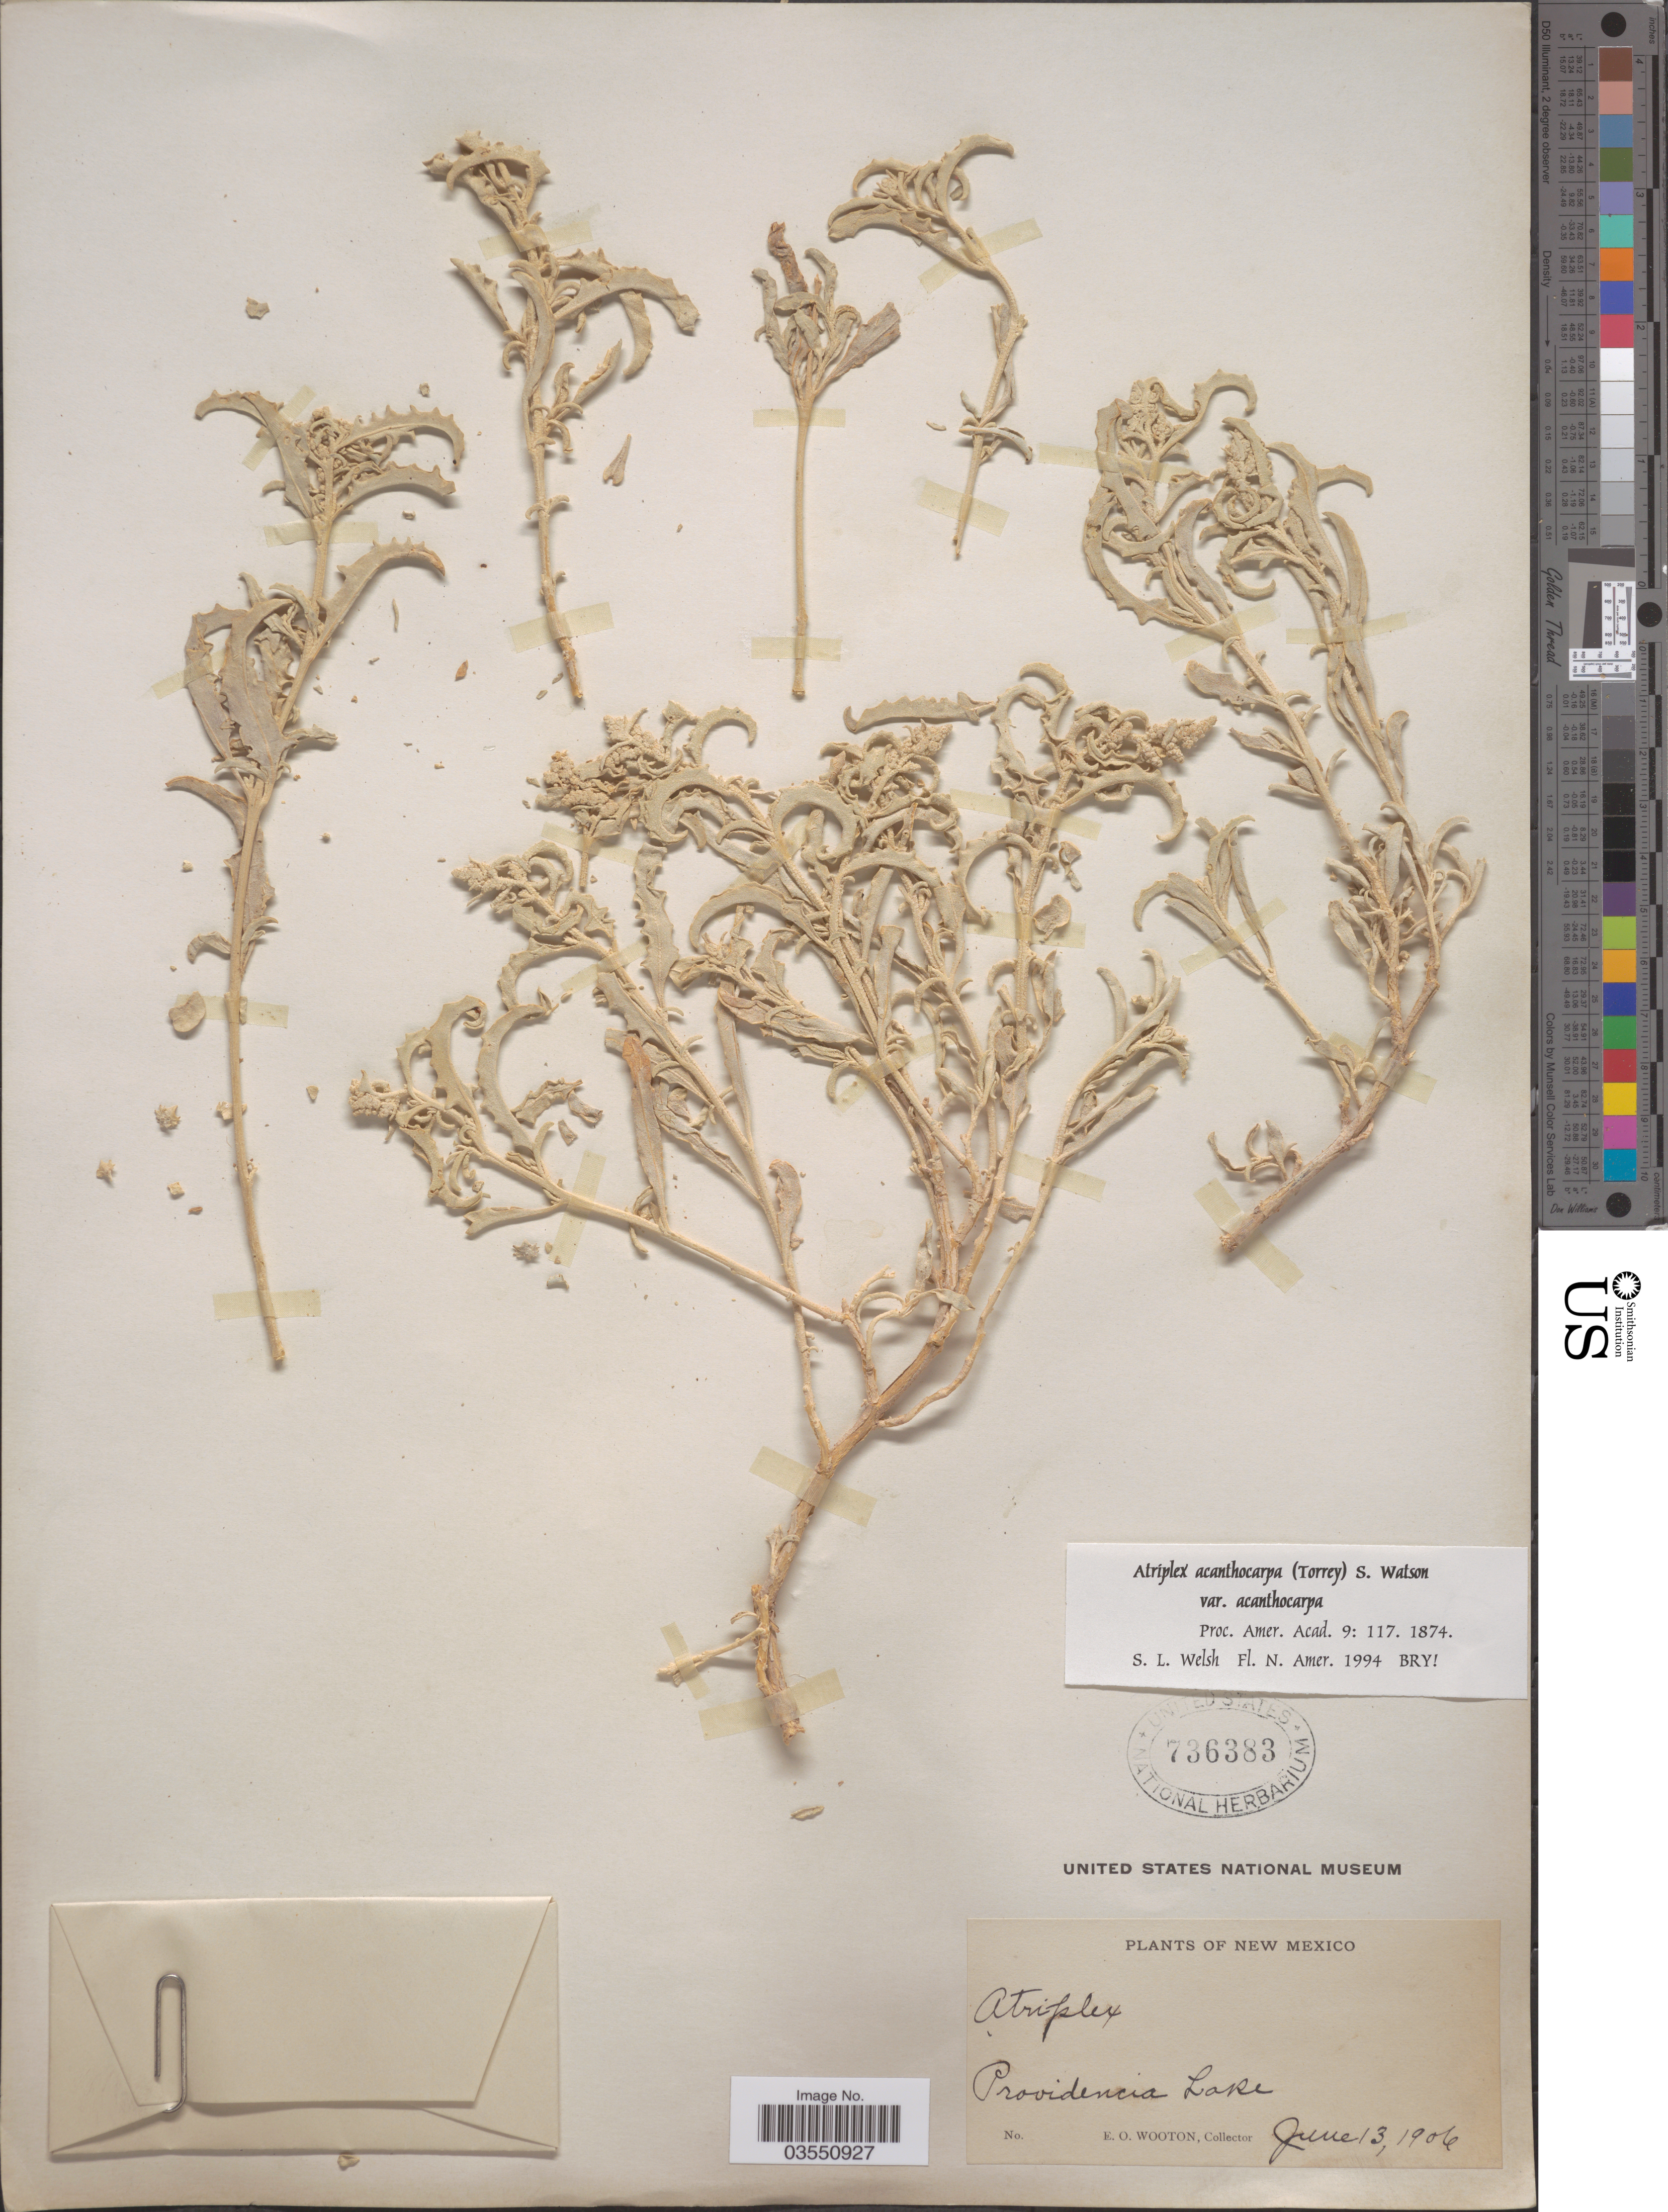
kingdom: Plantae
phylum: Tracheophyta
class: Magnoliopsida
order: Caryophyllales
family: Amaranthaceae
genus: Atriplex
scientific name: Atriplex acanthocarpa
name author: (Torr.) S. Watson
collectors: E. O. Wooton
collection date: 1906-06-13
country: United States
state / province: New Mexico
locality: Providencia Lake.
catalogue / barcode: US 736383